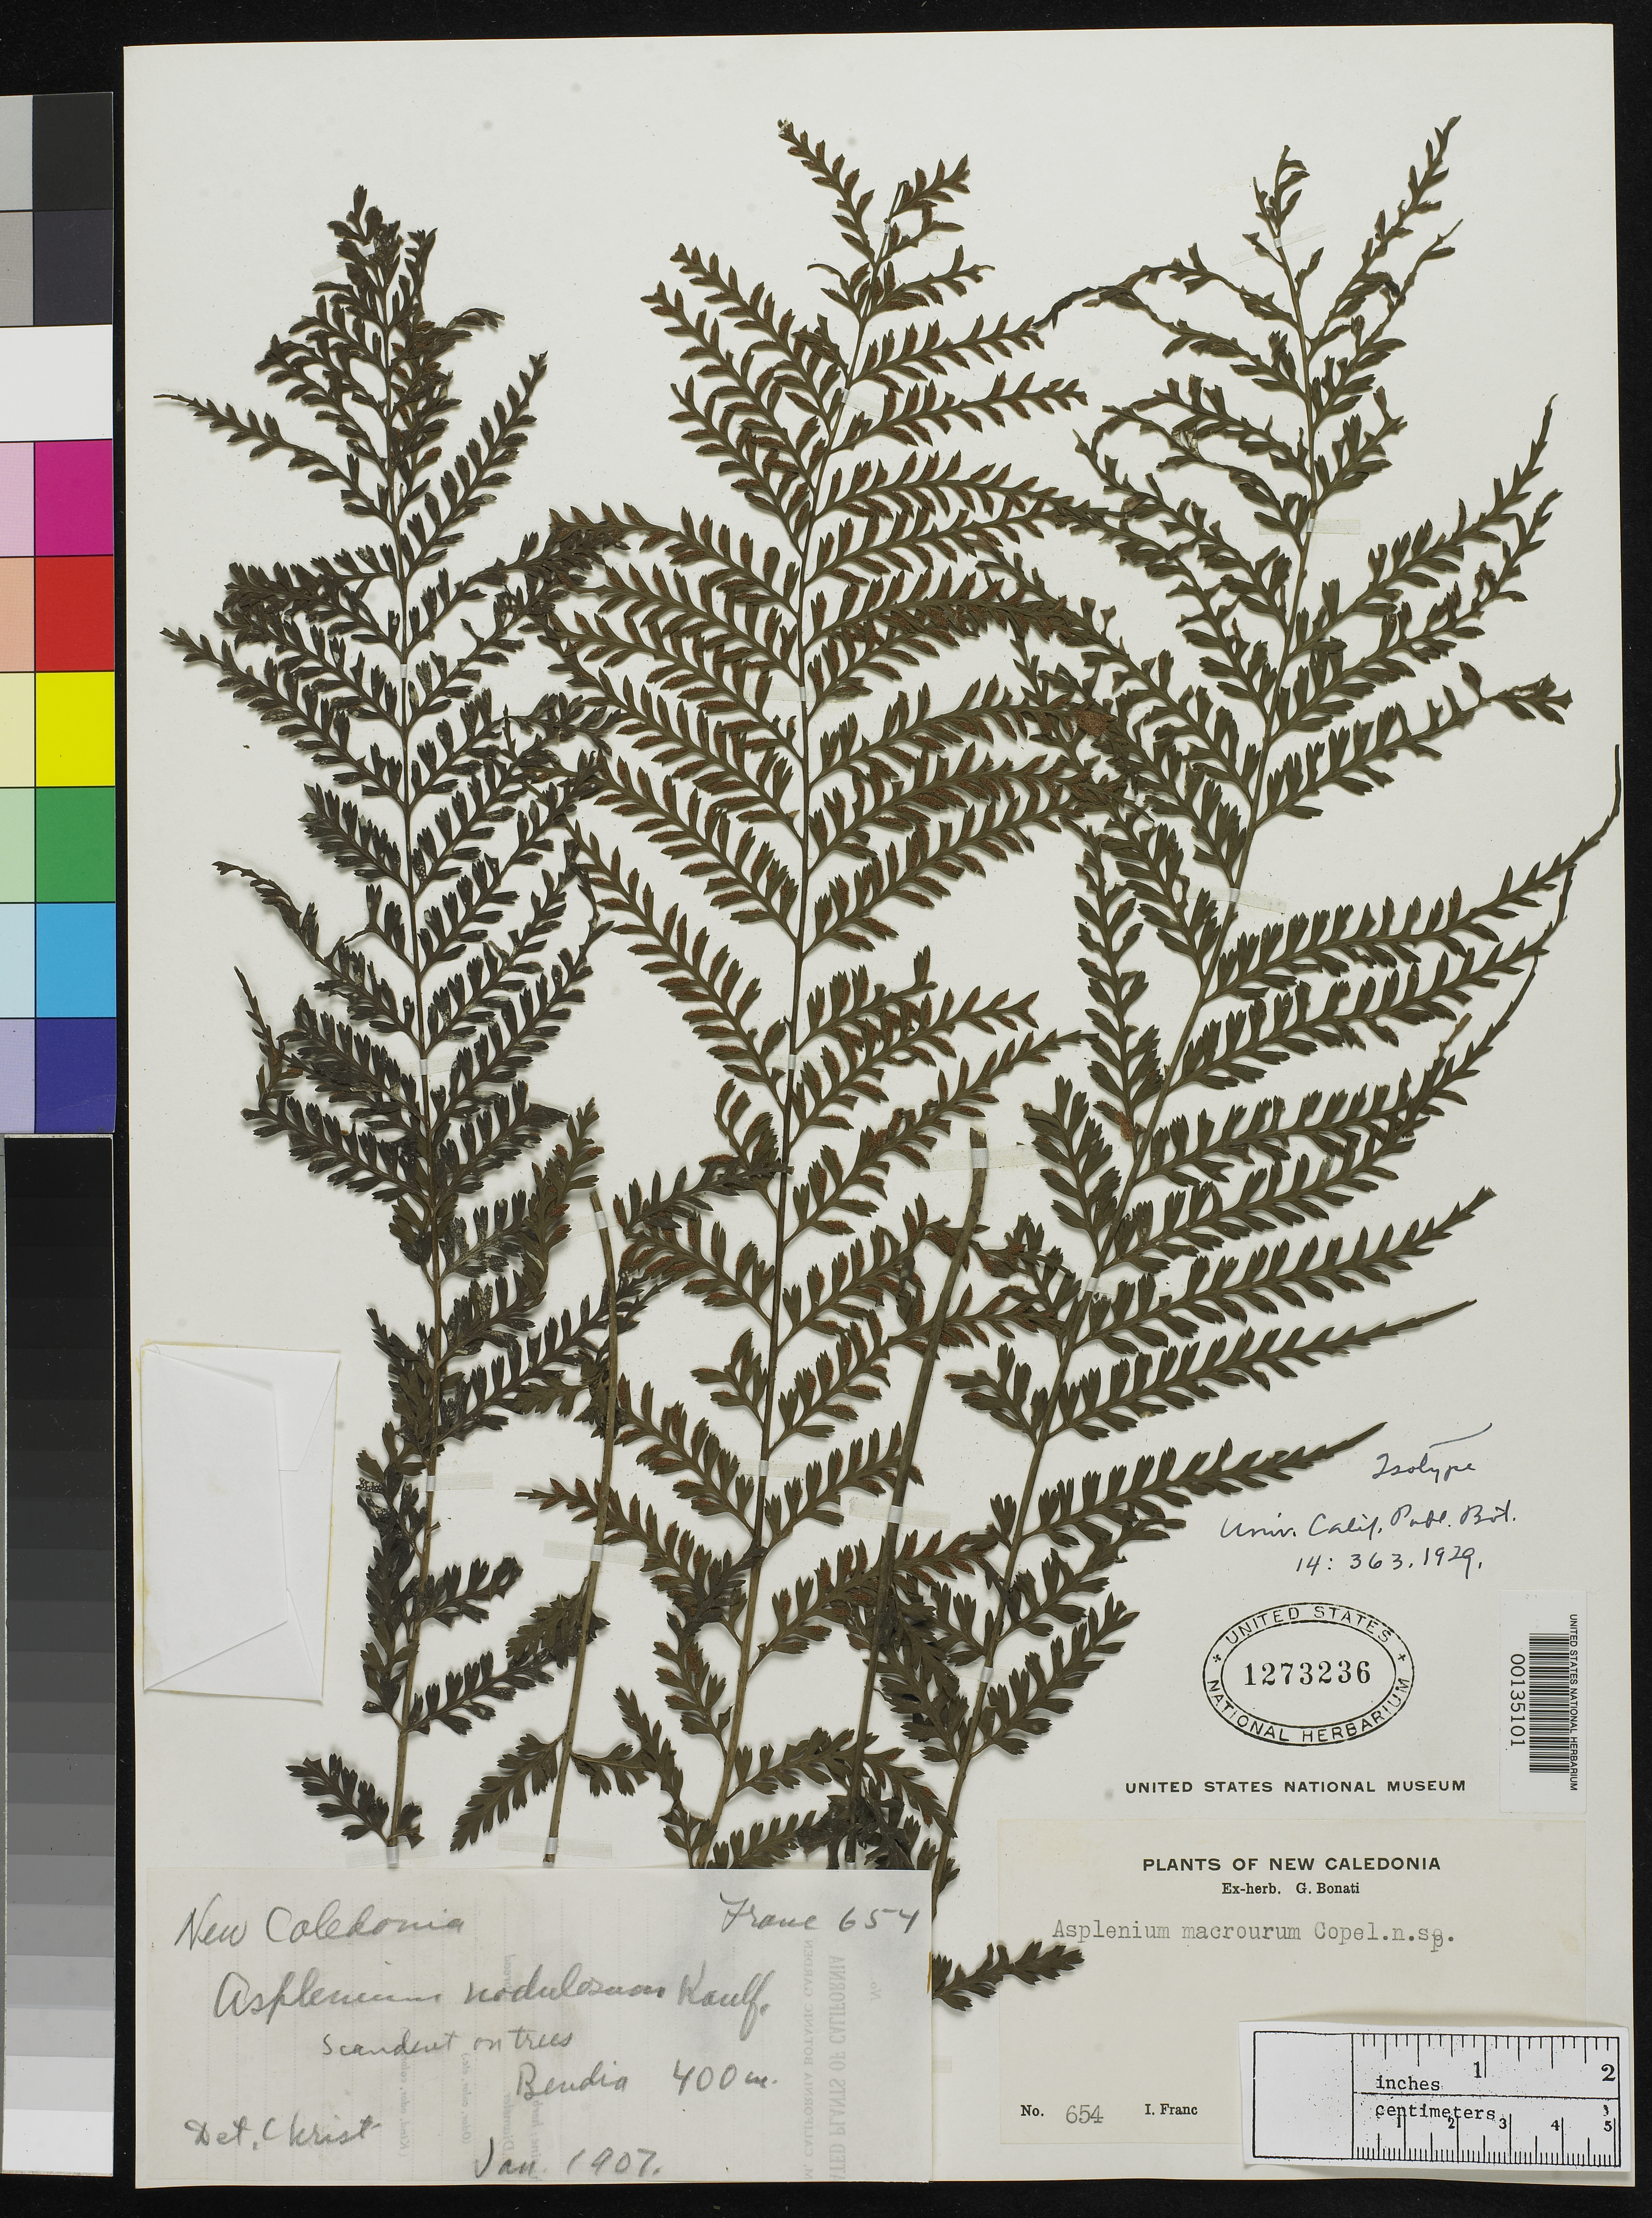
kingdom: Plantae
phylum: Tracheophyta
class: Polypodiopsida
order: Polypodiales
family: Aspleniaceae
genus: Asplenium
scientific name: Asplenium macrourum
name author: Copel.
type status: Isotype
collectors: I. Franc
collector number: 654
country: New Caledonia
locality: Ouebendia.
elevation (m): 500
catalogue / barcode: US 1273236